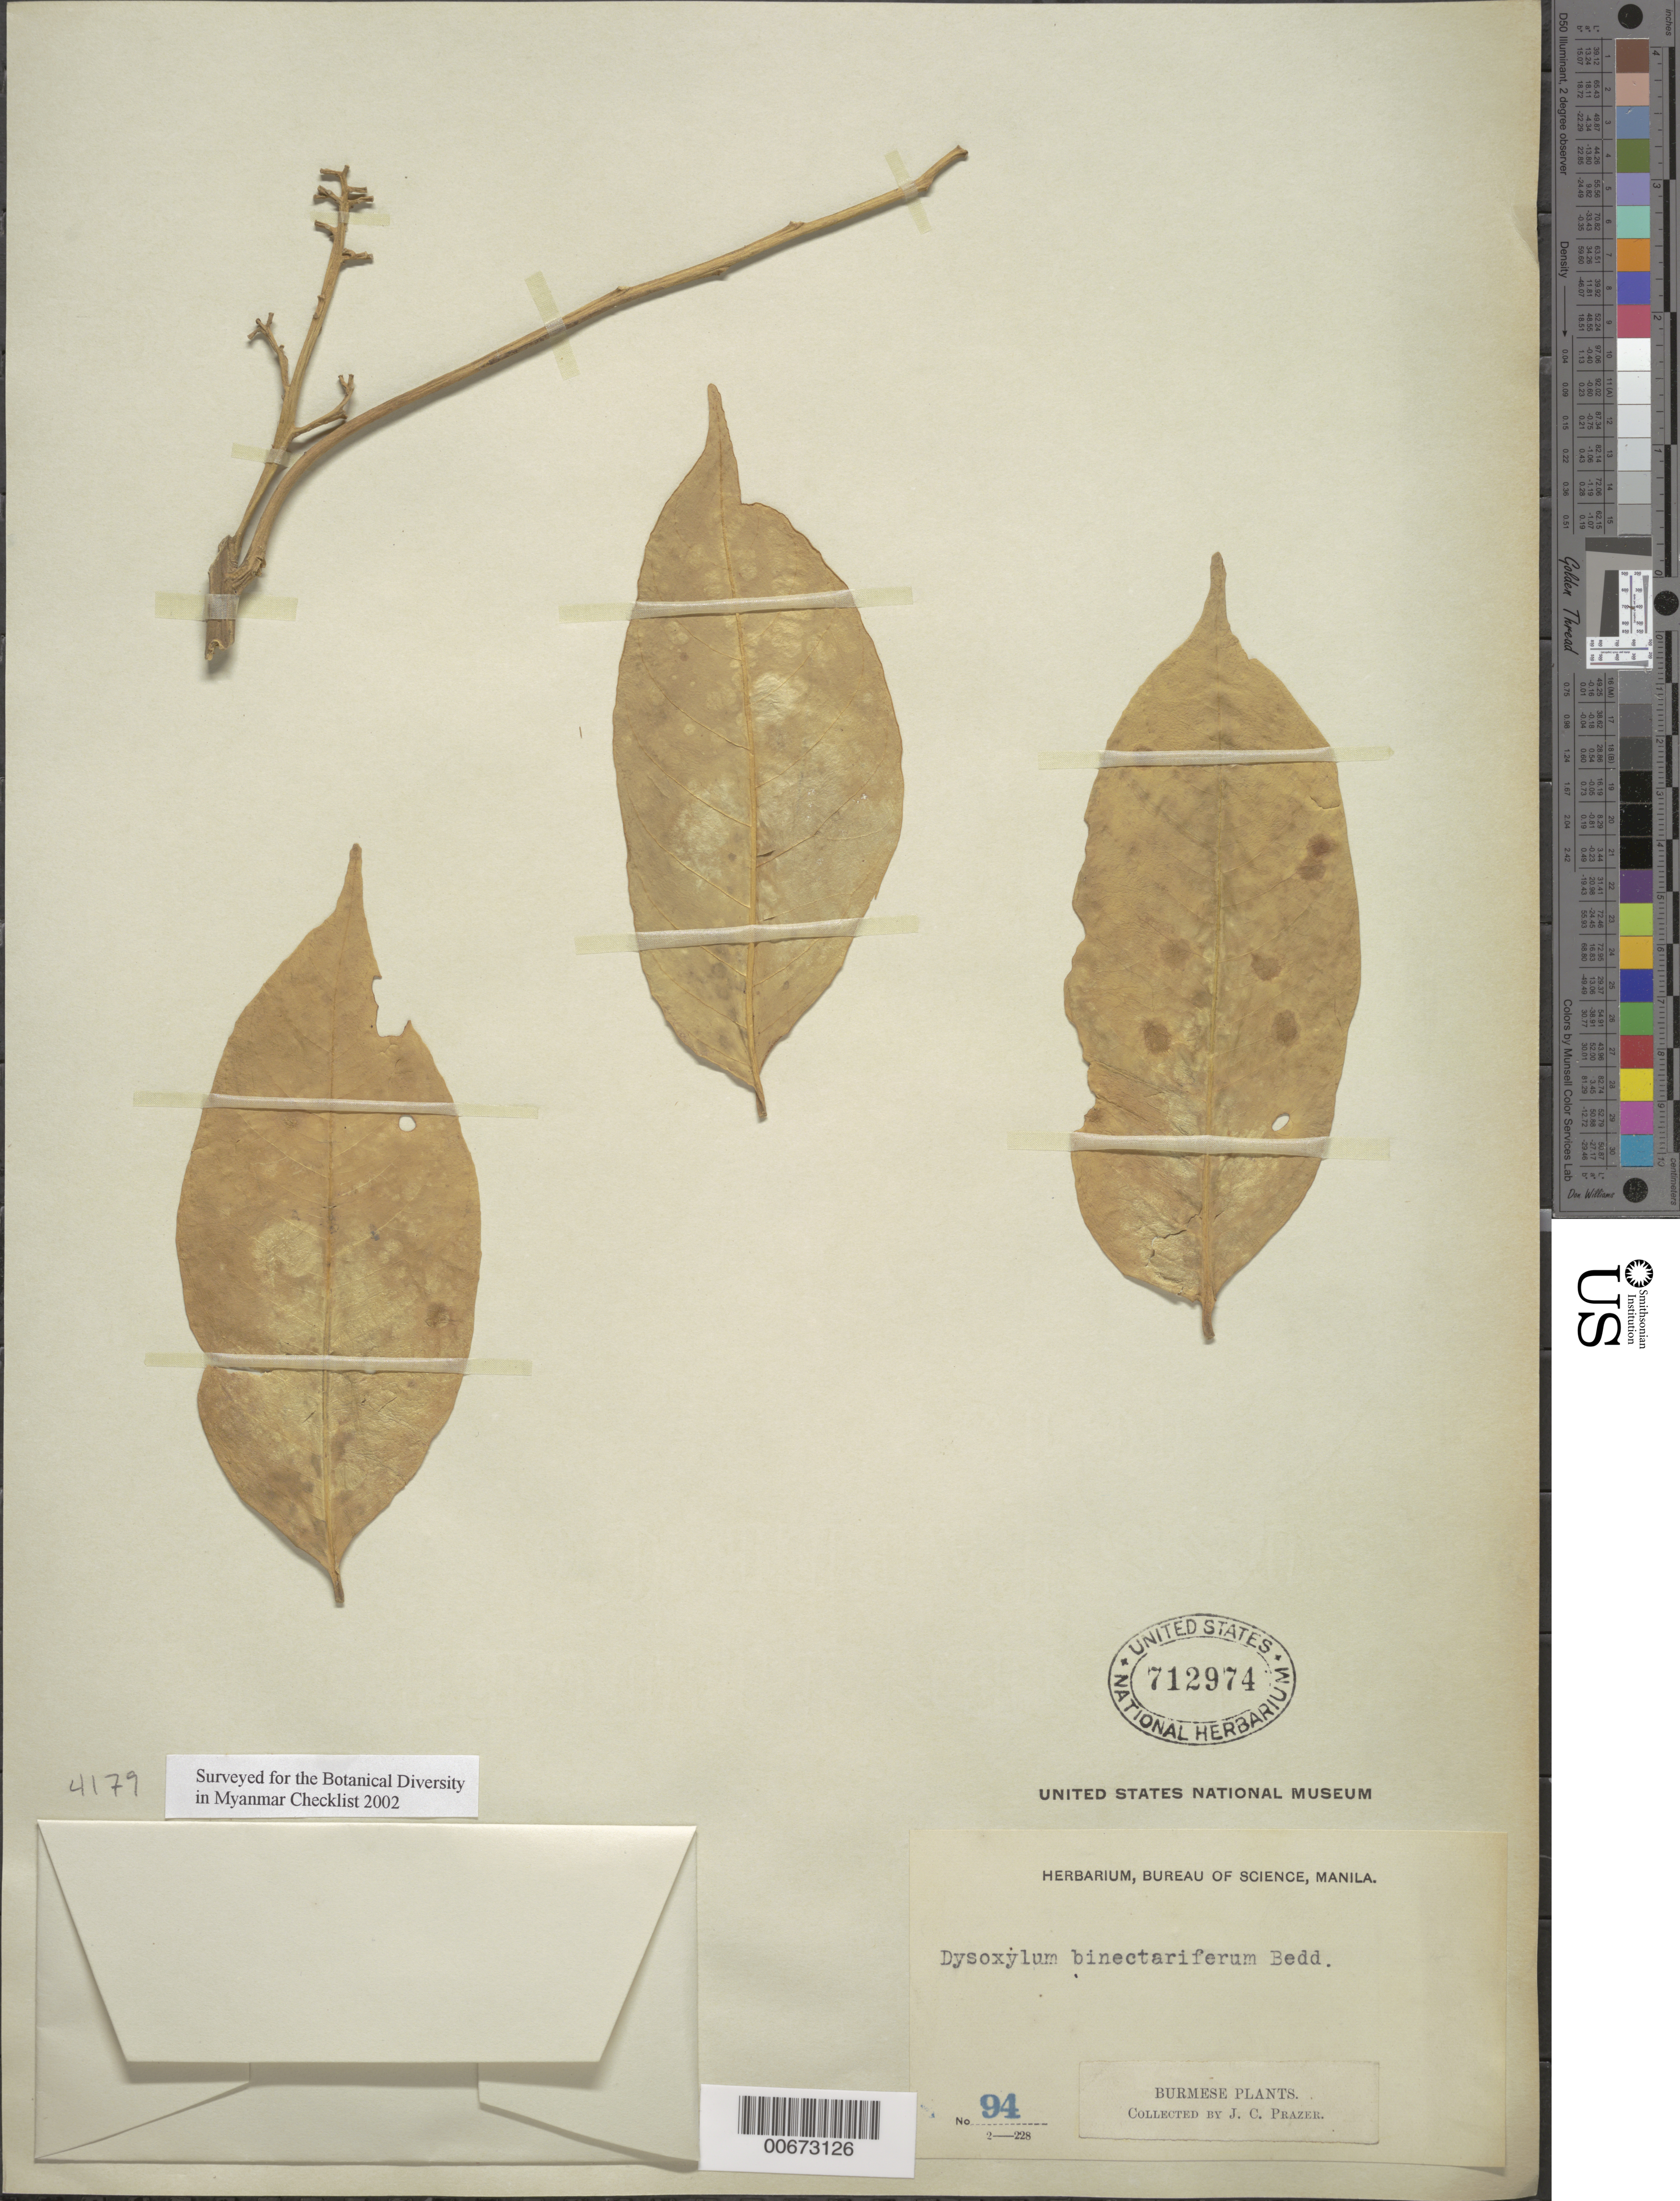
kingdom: Plantae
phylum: Tracheophyta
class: Magnoliopsida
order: Sapindales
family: Meliaceae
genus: Dysoxylum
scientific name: Dysoxylum gotadhora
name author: (Buch.-Ham.) Mabb.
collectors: J. Prazer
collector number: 94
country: Myanmar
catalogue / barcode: US 712974